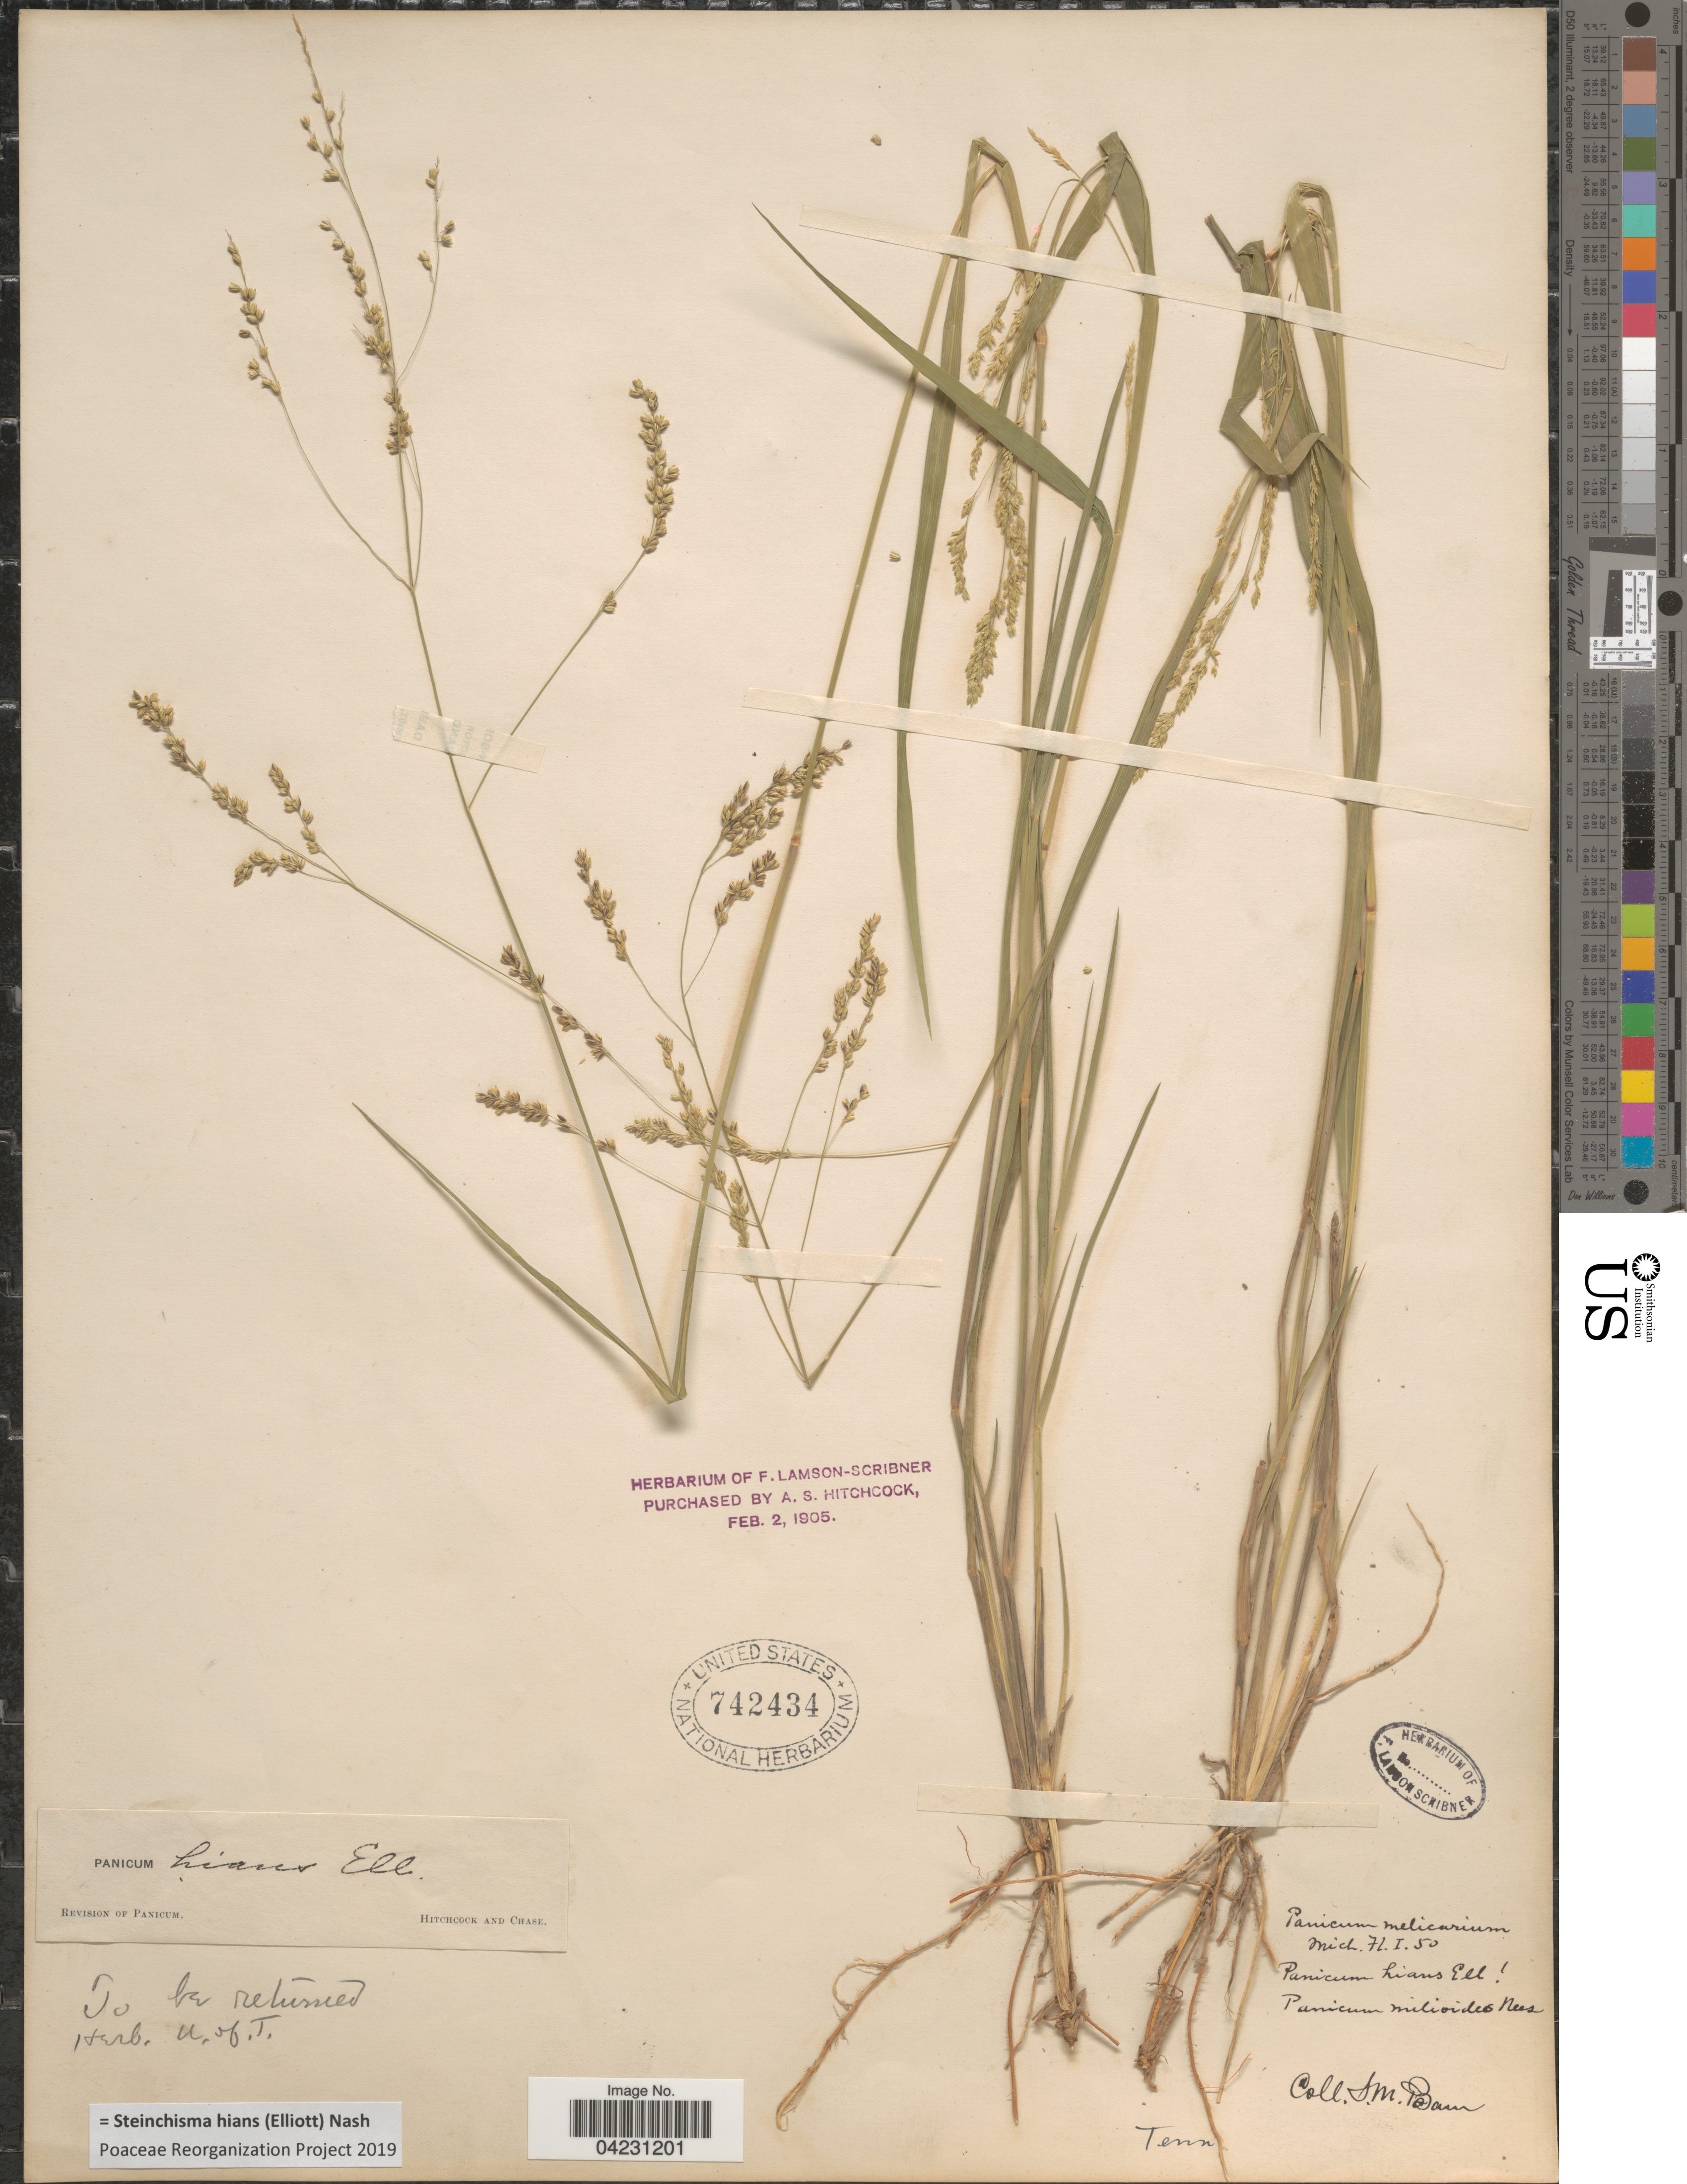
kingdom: Plantae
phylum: Tracheophyta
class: Liliopsida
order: Poales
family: Poaceae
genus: Steinchisma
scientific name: Steinchisma hians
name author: (Elliott) Nash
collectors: S. M. Bain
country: United States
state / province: Tennessee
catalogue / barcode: US 742434